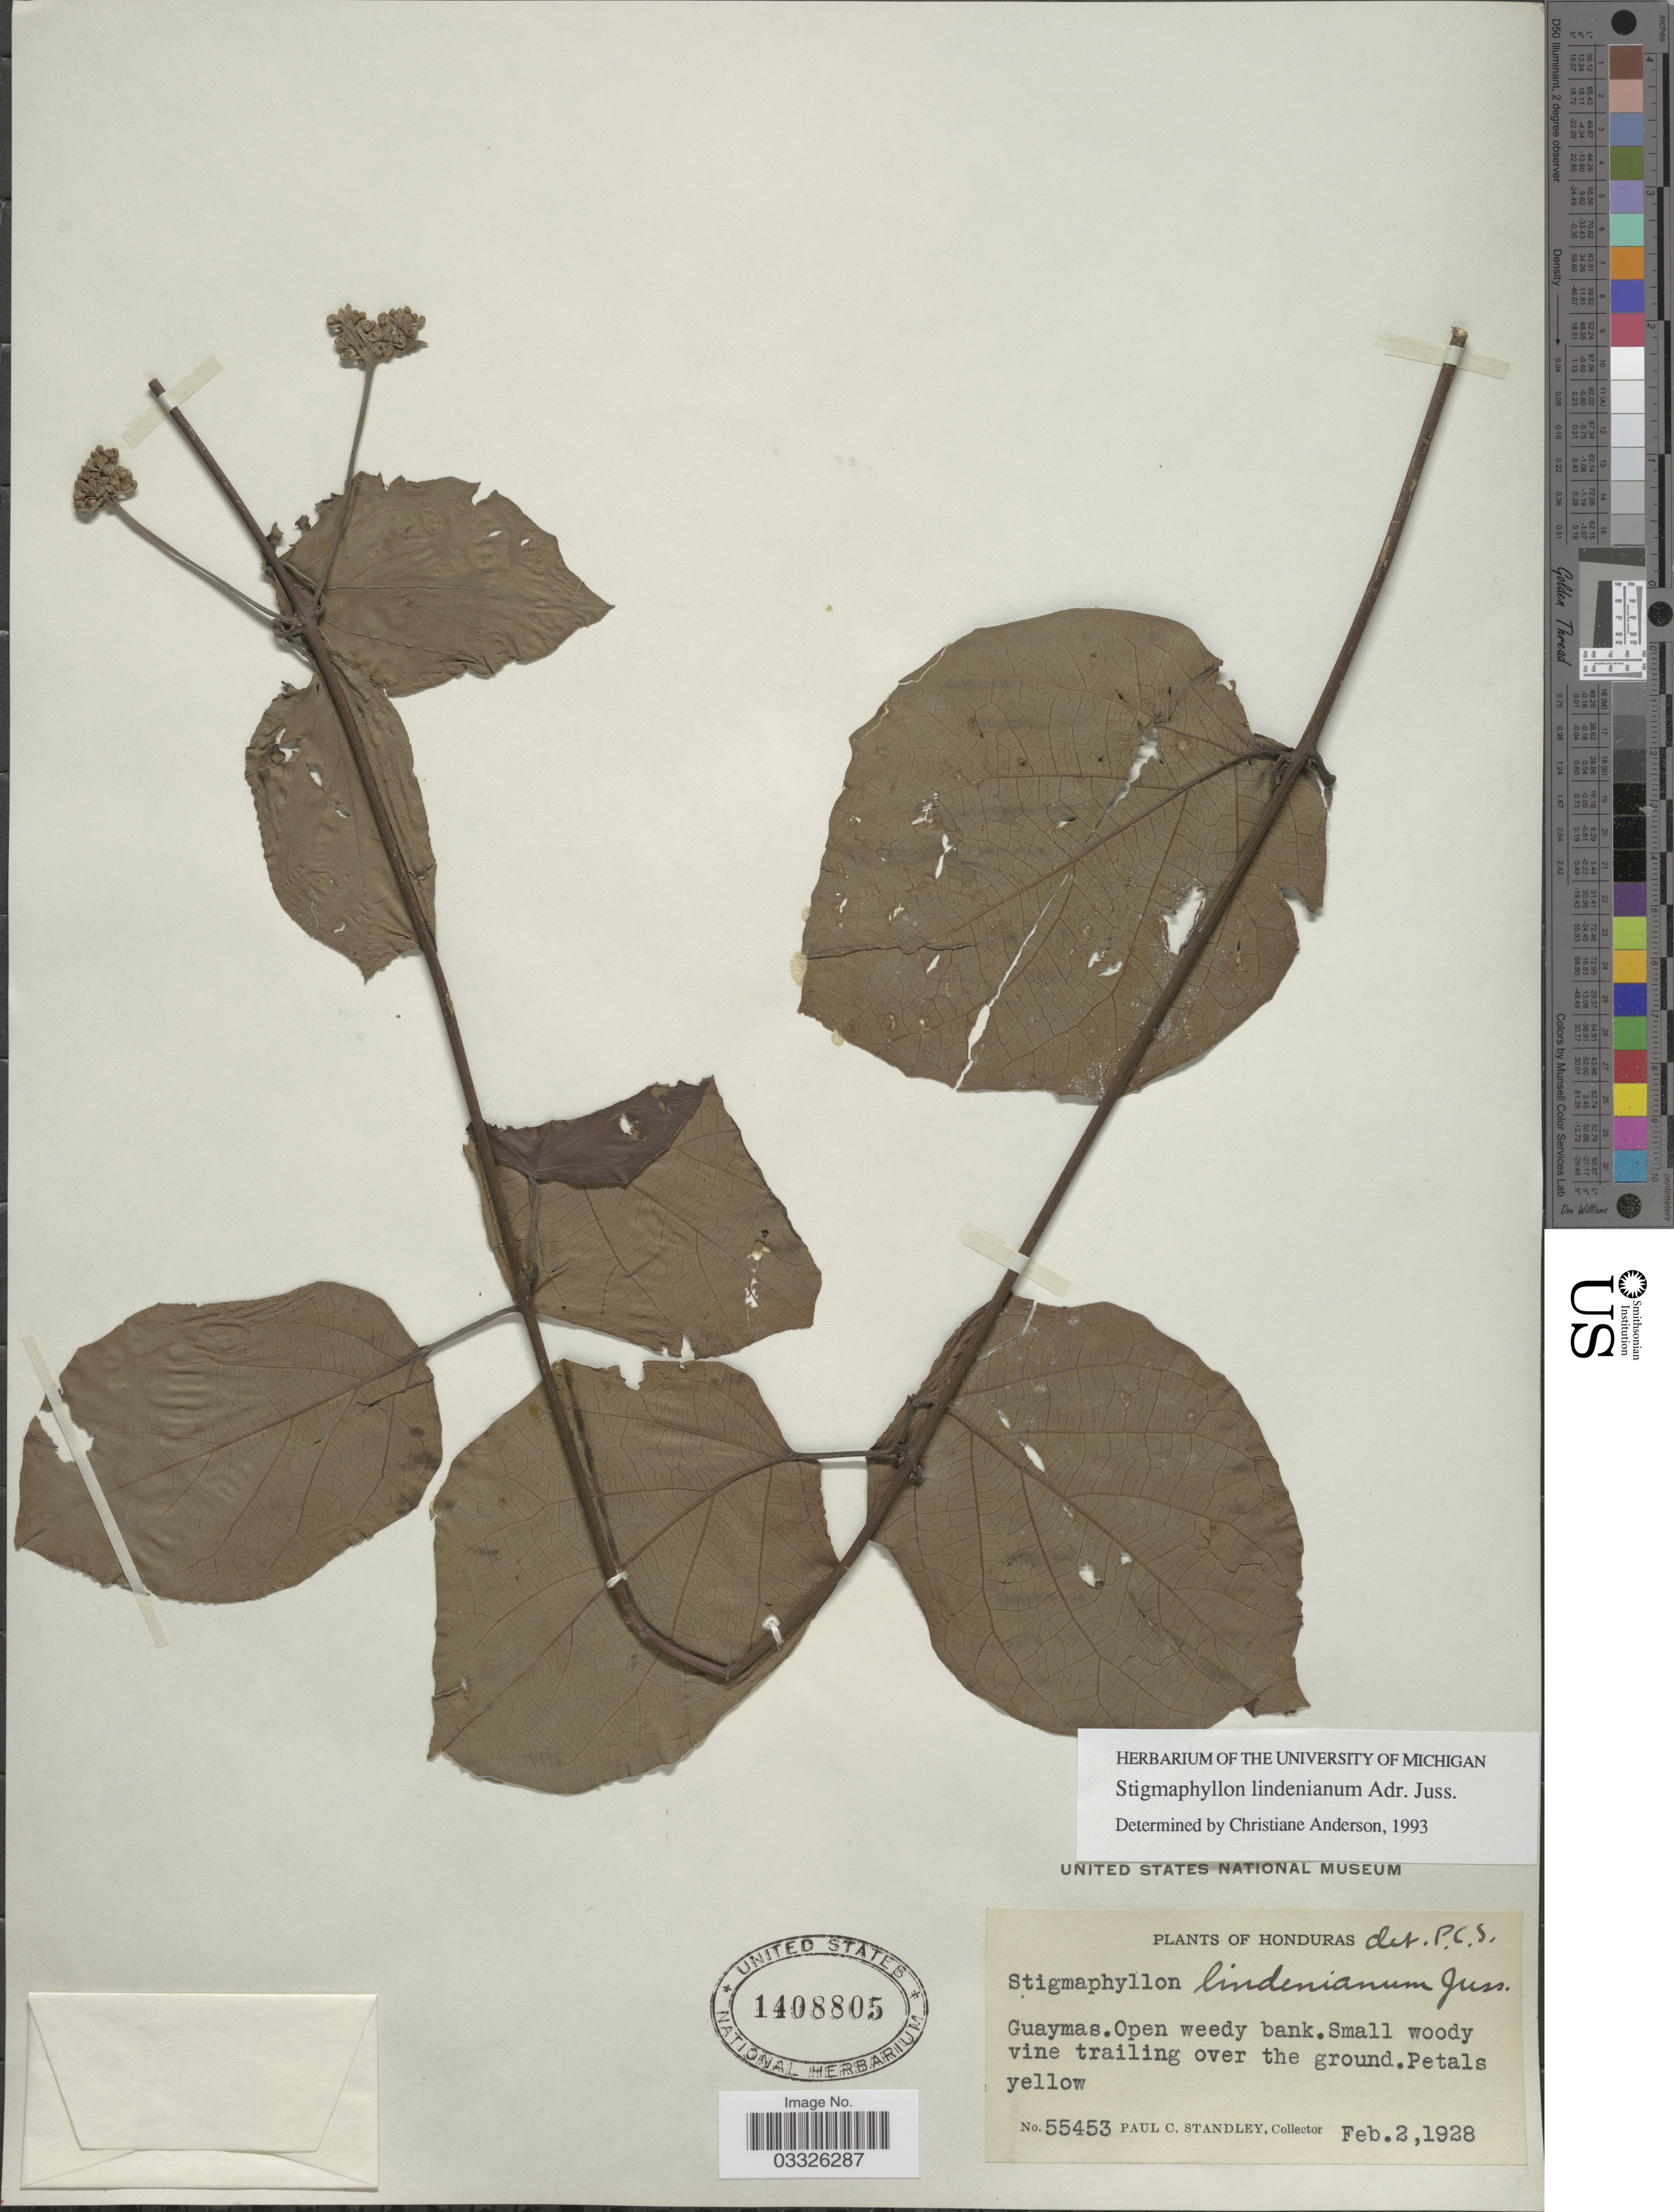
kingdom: Plantae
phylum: Tracheophyta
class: Magnoliopsida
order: Malpighiales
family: Malpighiaceae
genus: Stigmaphyllon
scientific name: Stigmaphyllon lindenianum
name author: A. Juss.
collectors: P. C. Standley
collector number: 55453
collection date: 1928-02-02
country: Honduras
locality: Guaymas.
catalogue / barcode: US 1408805